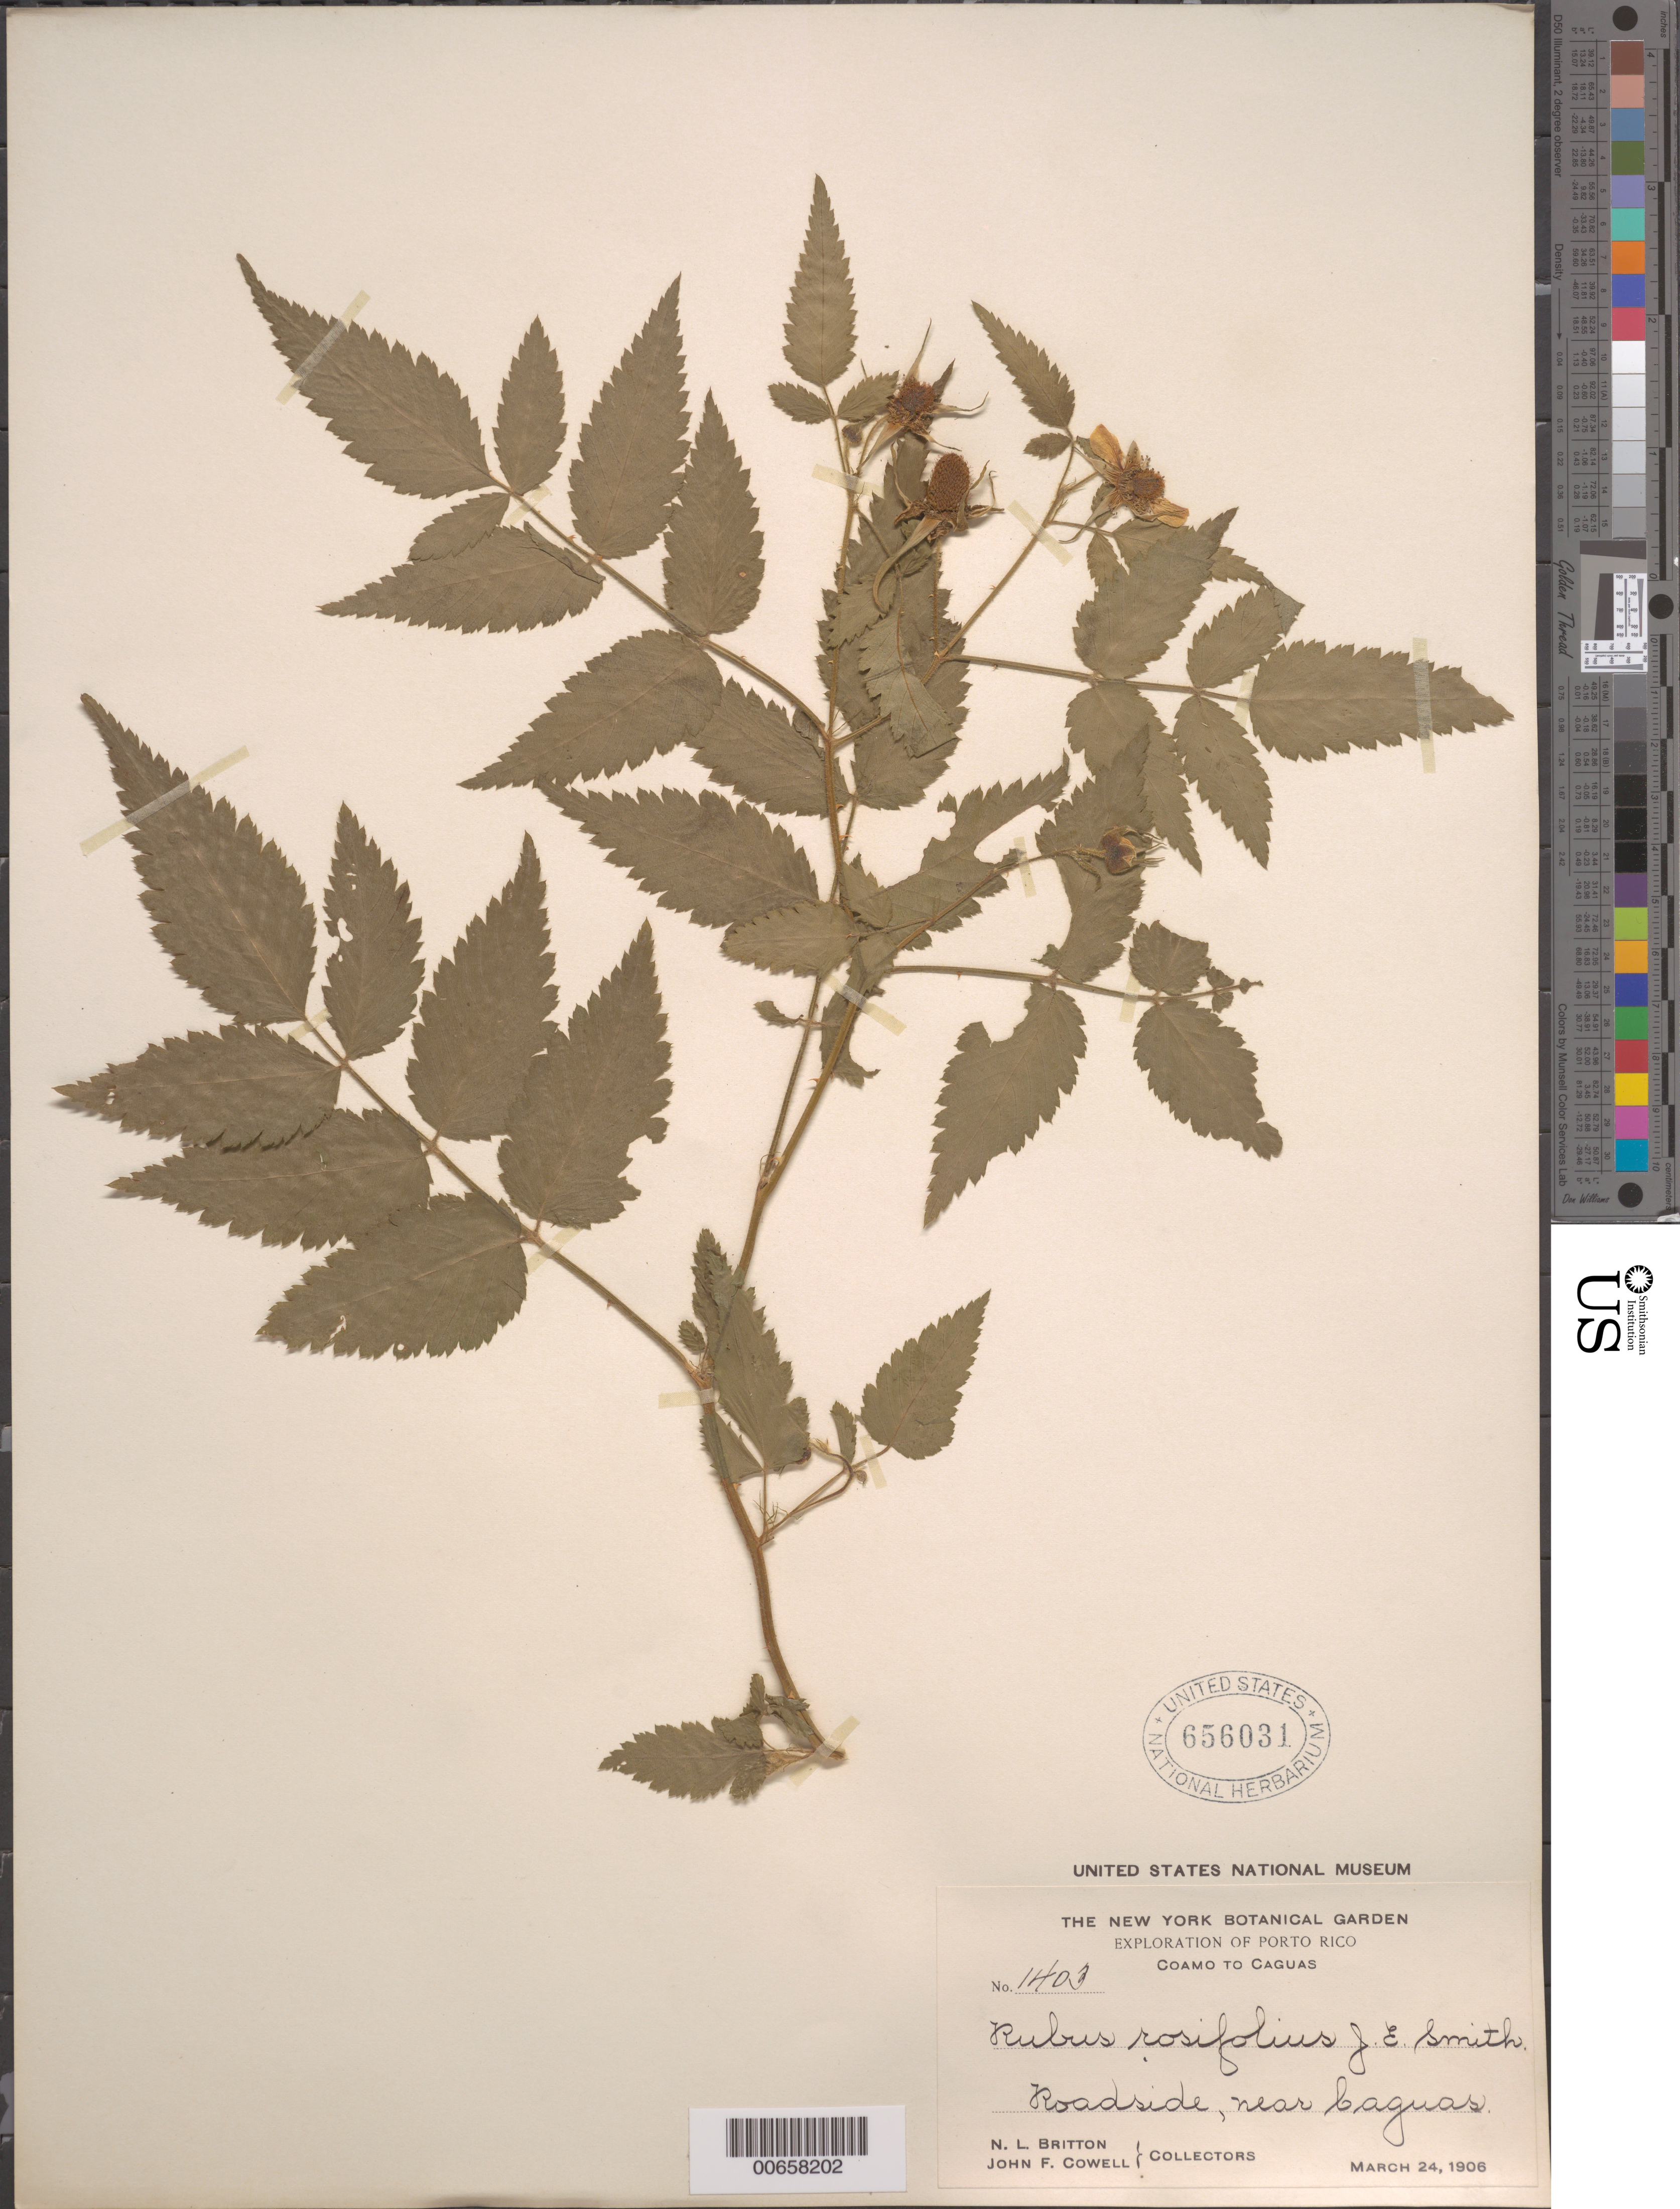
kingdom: Plantae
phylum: Tracheophyta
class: Magnoliopsida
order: Rosales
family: Rosaceae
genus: Rubus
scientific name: Rubus rosifolius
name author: Sm.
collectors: N. Britton & J. F. Cowell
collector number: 1403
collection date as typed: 24 Mar 1906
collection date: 1906-03-24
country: Puerto Rico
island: Greater Antilles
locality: Coamo to Caguas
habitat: Roadside, near Caguas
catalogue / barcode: US 656031